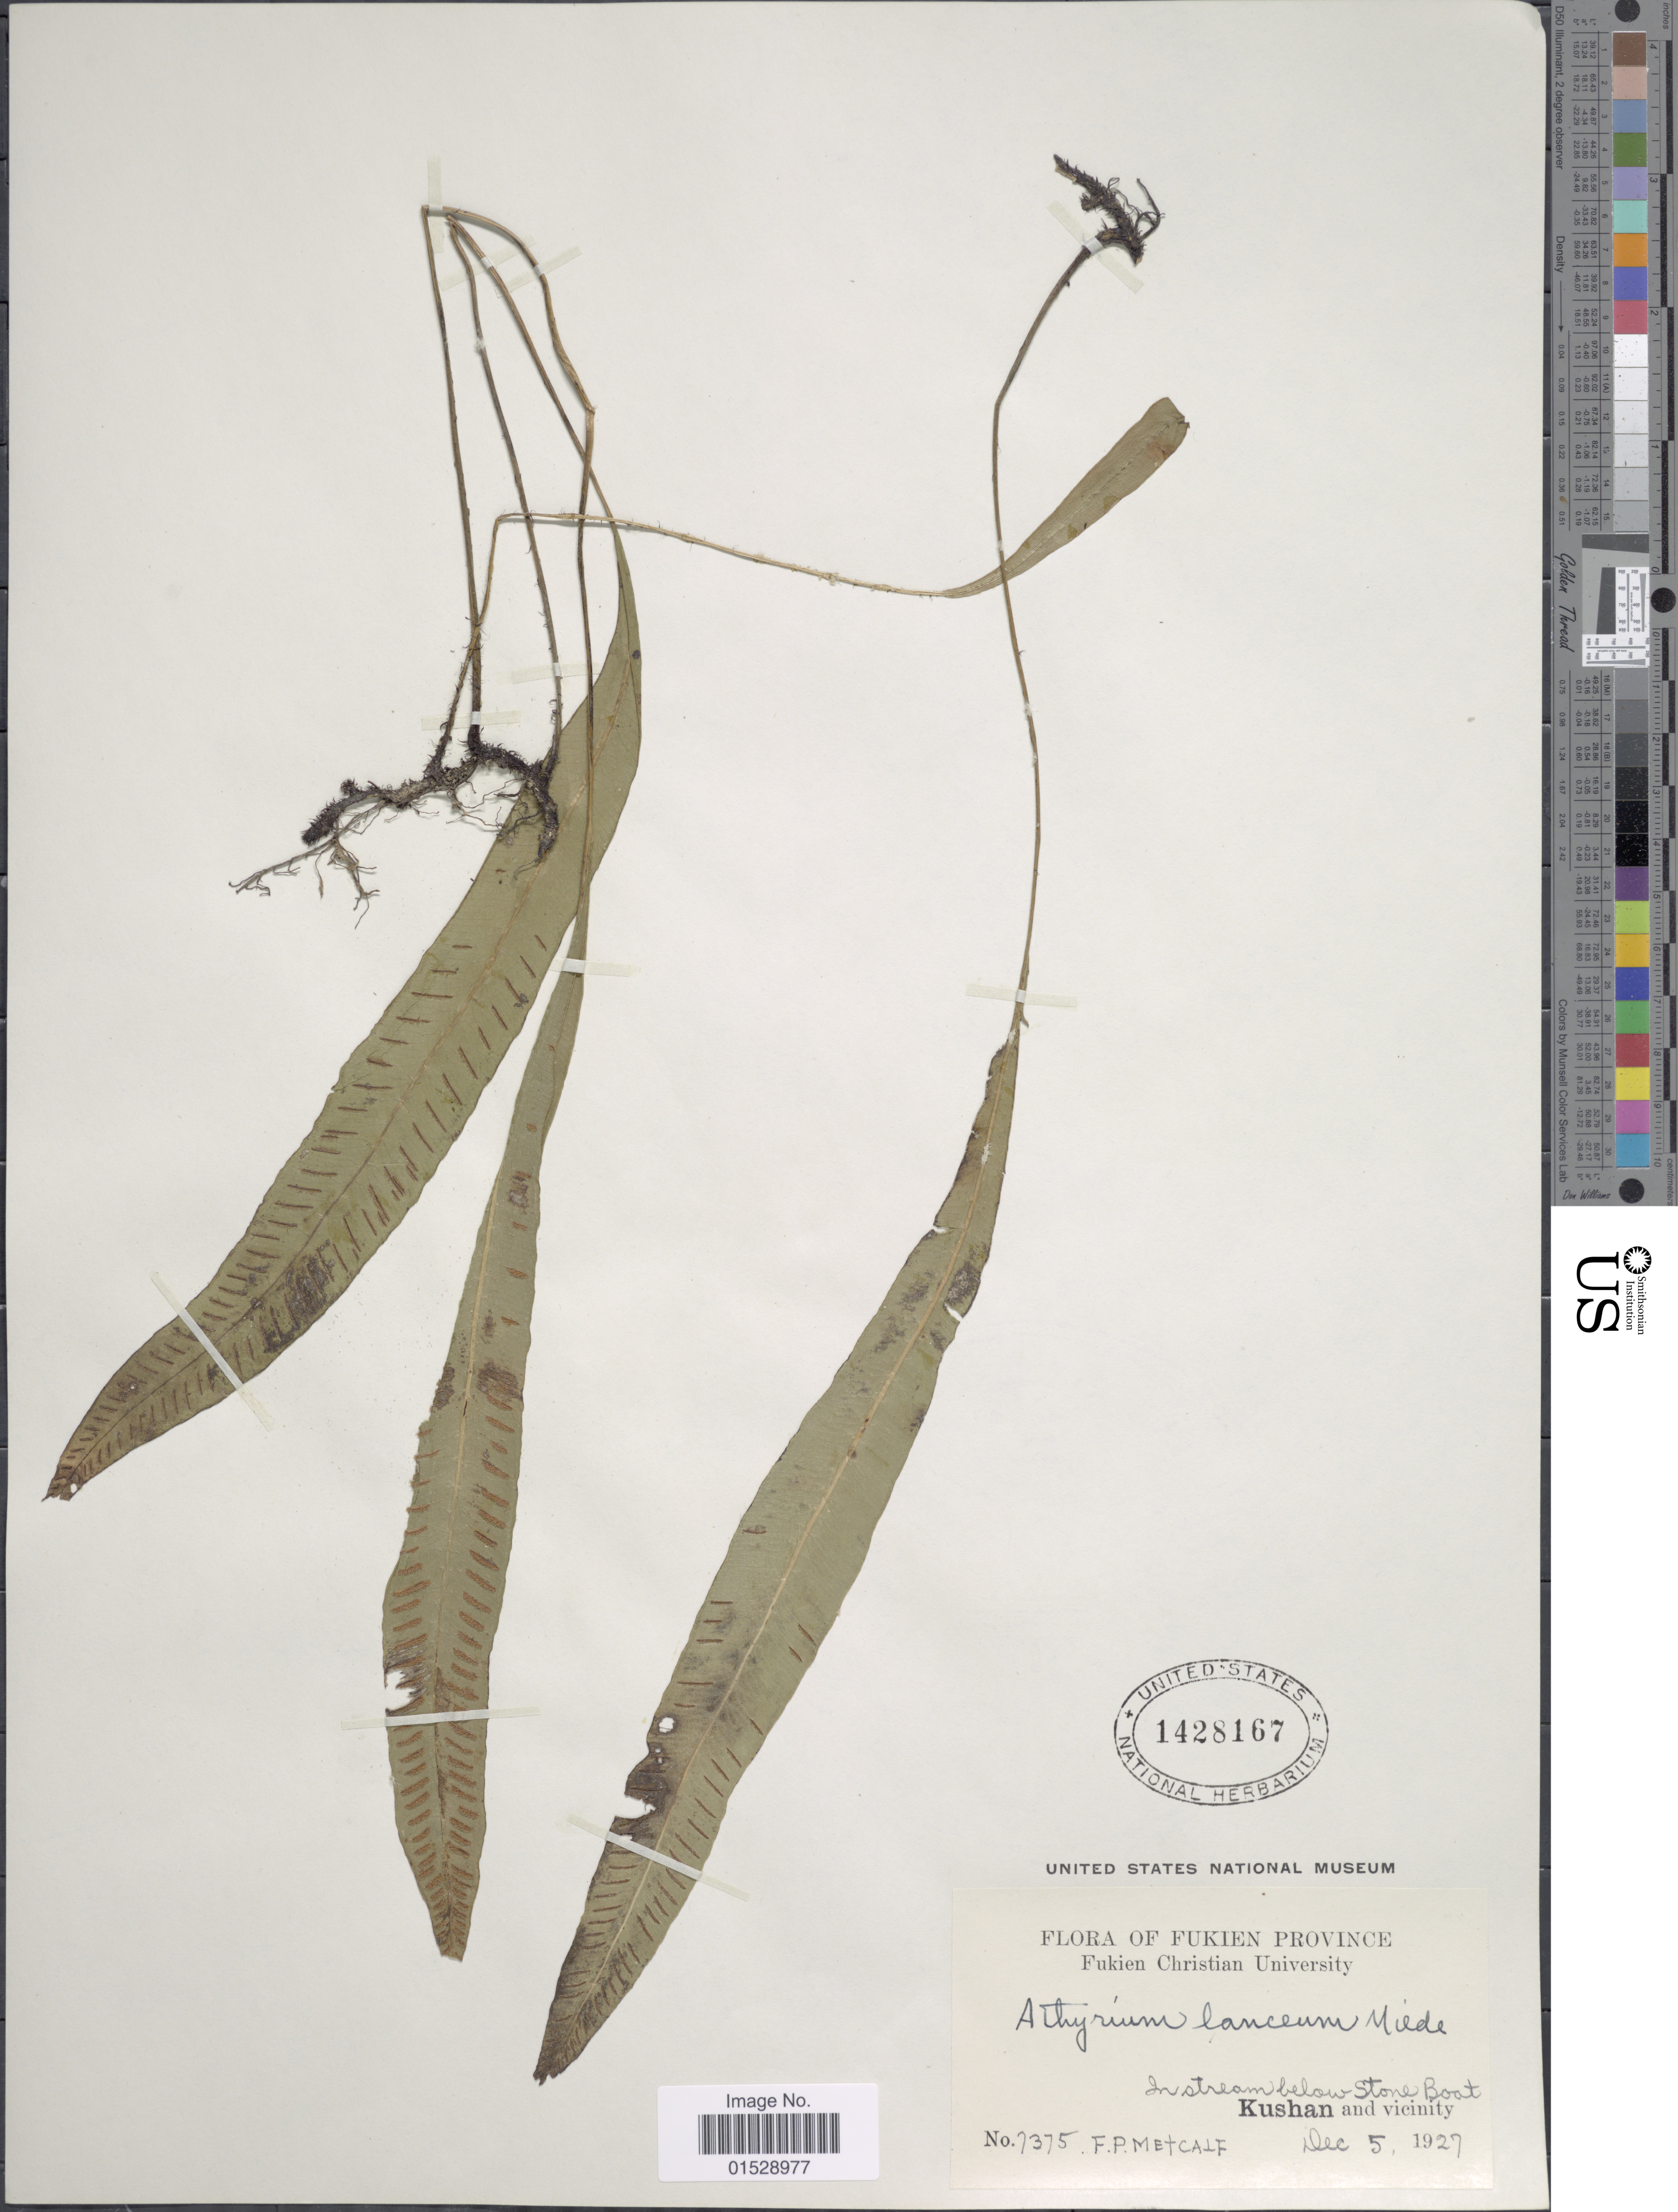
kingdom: Plantae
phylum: Tracheophyta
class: Polypodiopsida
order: Polypodiales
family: Athyriaceae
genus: Deparia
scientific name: Deparia lancea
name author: (Thunb.) Fraser-Jenk.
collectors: F. Metcalf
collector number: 7375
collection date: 1927-12-05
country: China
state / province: Fujian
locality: Fukien Province, in stream below Stone Boat, Kushan and vicinity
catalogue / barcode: US 1428167